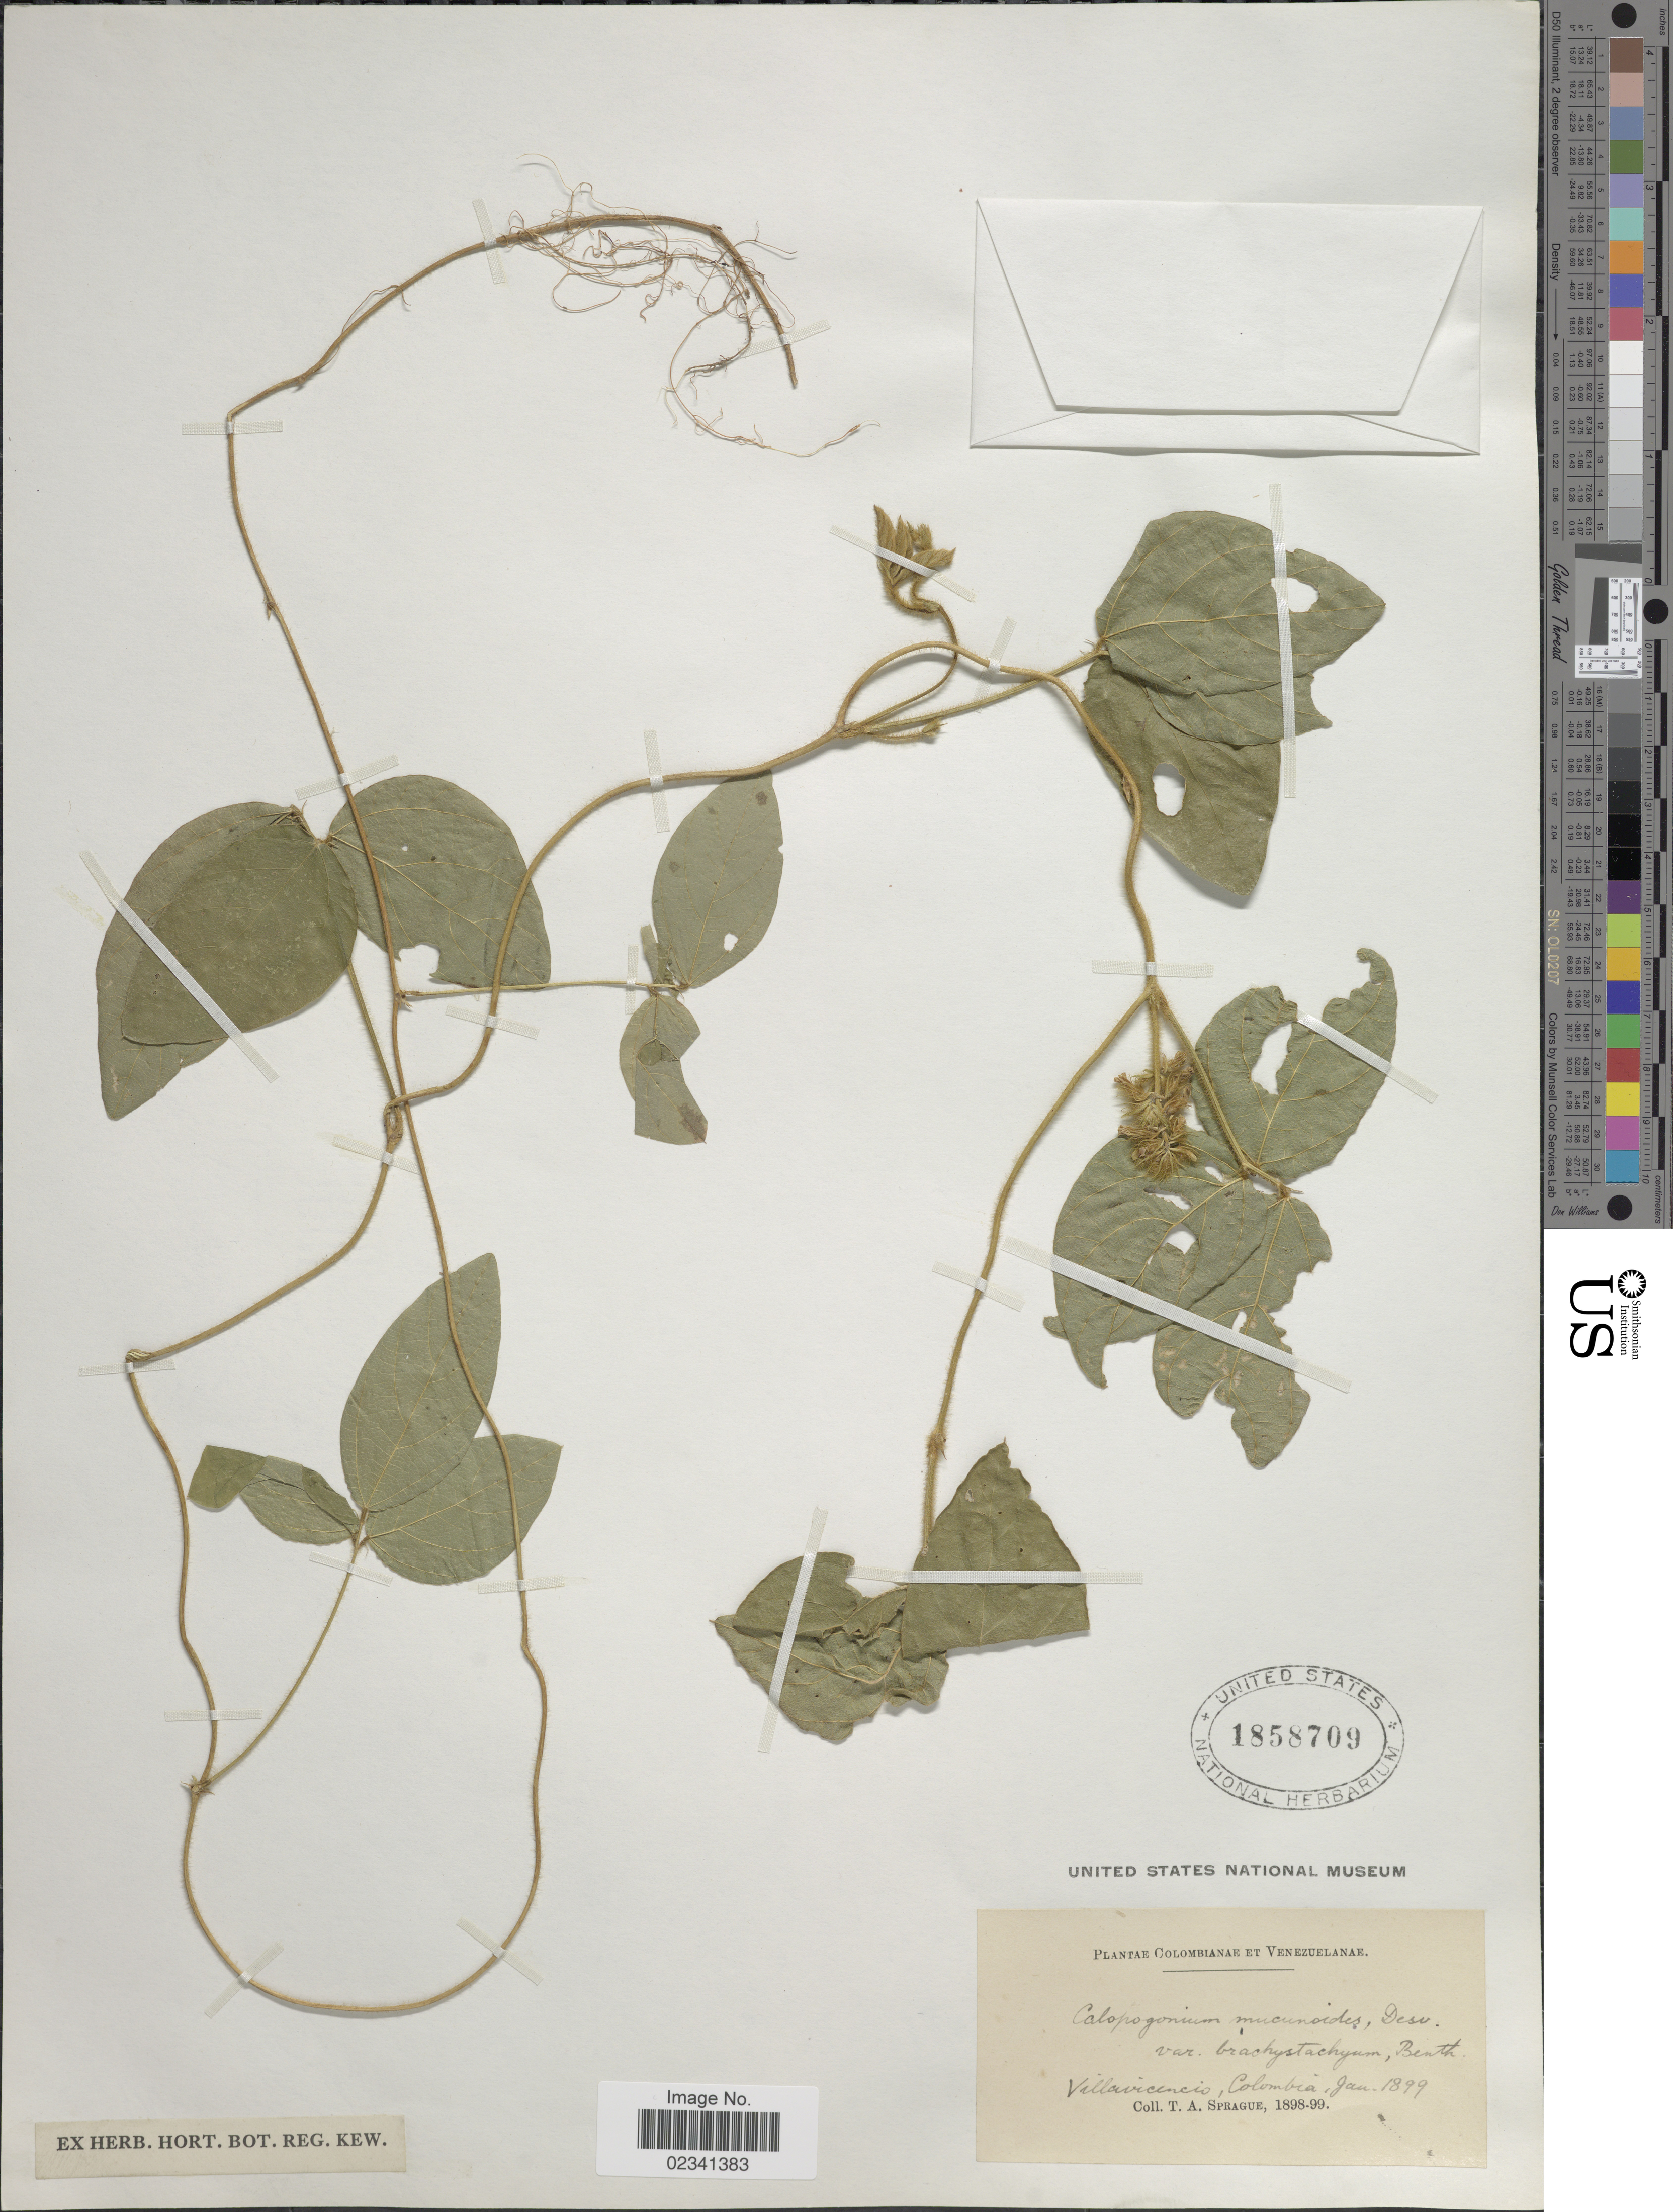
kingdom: Plantae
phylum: Tracheophyta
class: Magnoliopsida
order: Fabales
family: Fabaceae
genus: Calopogonium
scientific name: Calopogonium mucunoides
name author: Desv.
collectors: T. A. Sprague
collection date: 1899-01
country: Colombia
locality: Villavicencio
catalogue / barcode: US 1858709